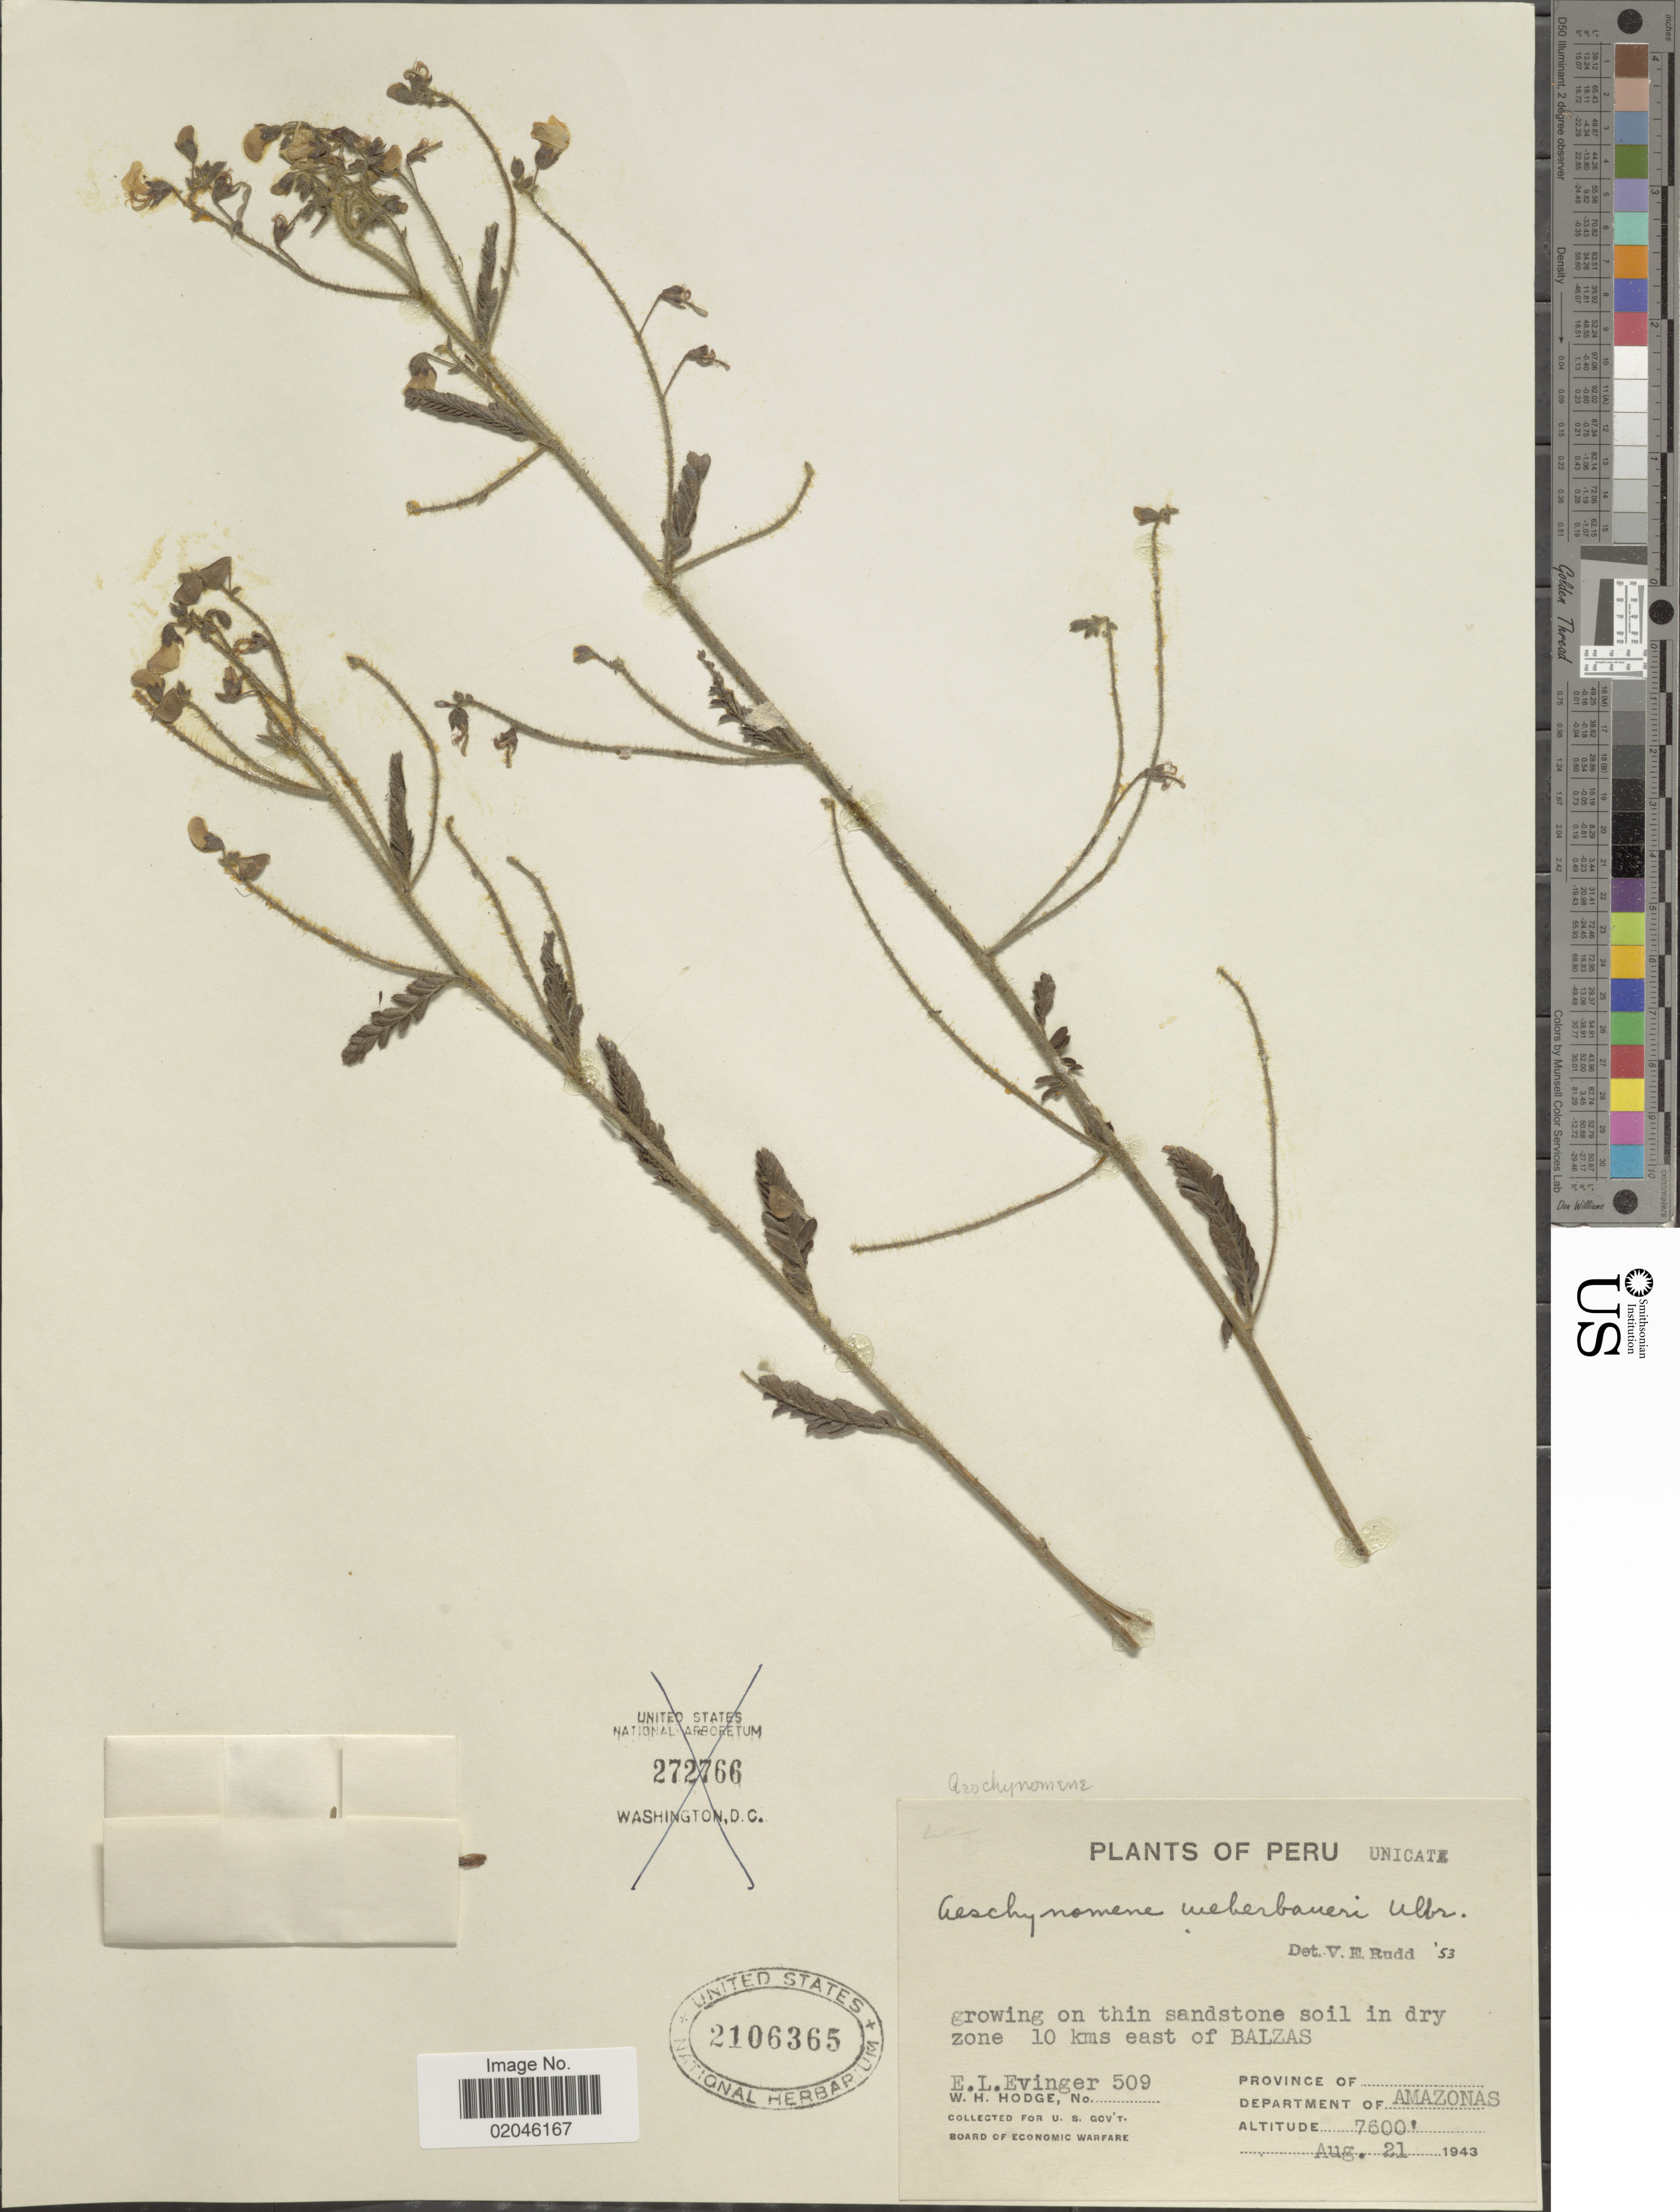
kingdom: Plantae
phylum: Tracheophyta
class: Magnoliopsida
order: Fabales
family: Fabaceae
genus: Aeschynomene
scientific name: Aeschynomene weberbaueri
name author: Ulbr.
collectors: E. Evinger & W. Hodge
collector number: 509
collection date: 1943-08-21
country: Peru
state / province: Amazonas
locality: In thin sandstone soil in dry zone 10 kms east of Balzas.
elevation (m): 2316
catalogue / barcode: US 2106365